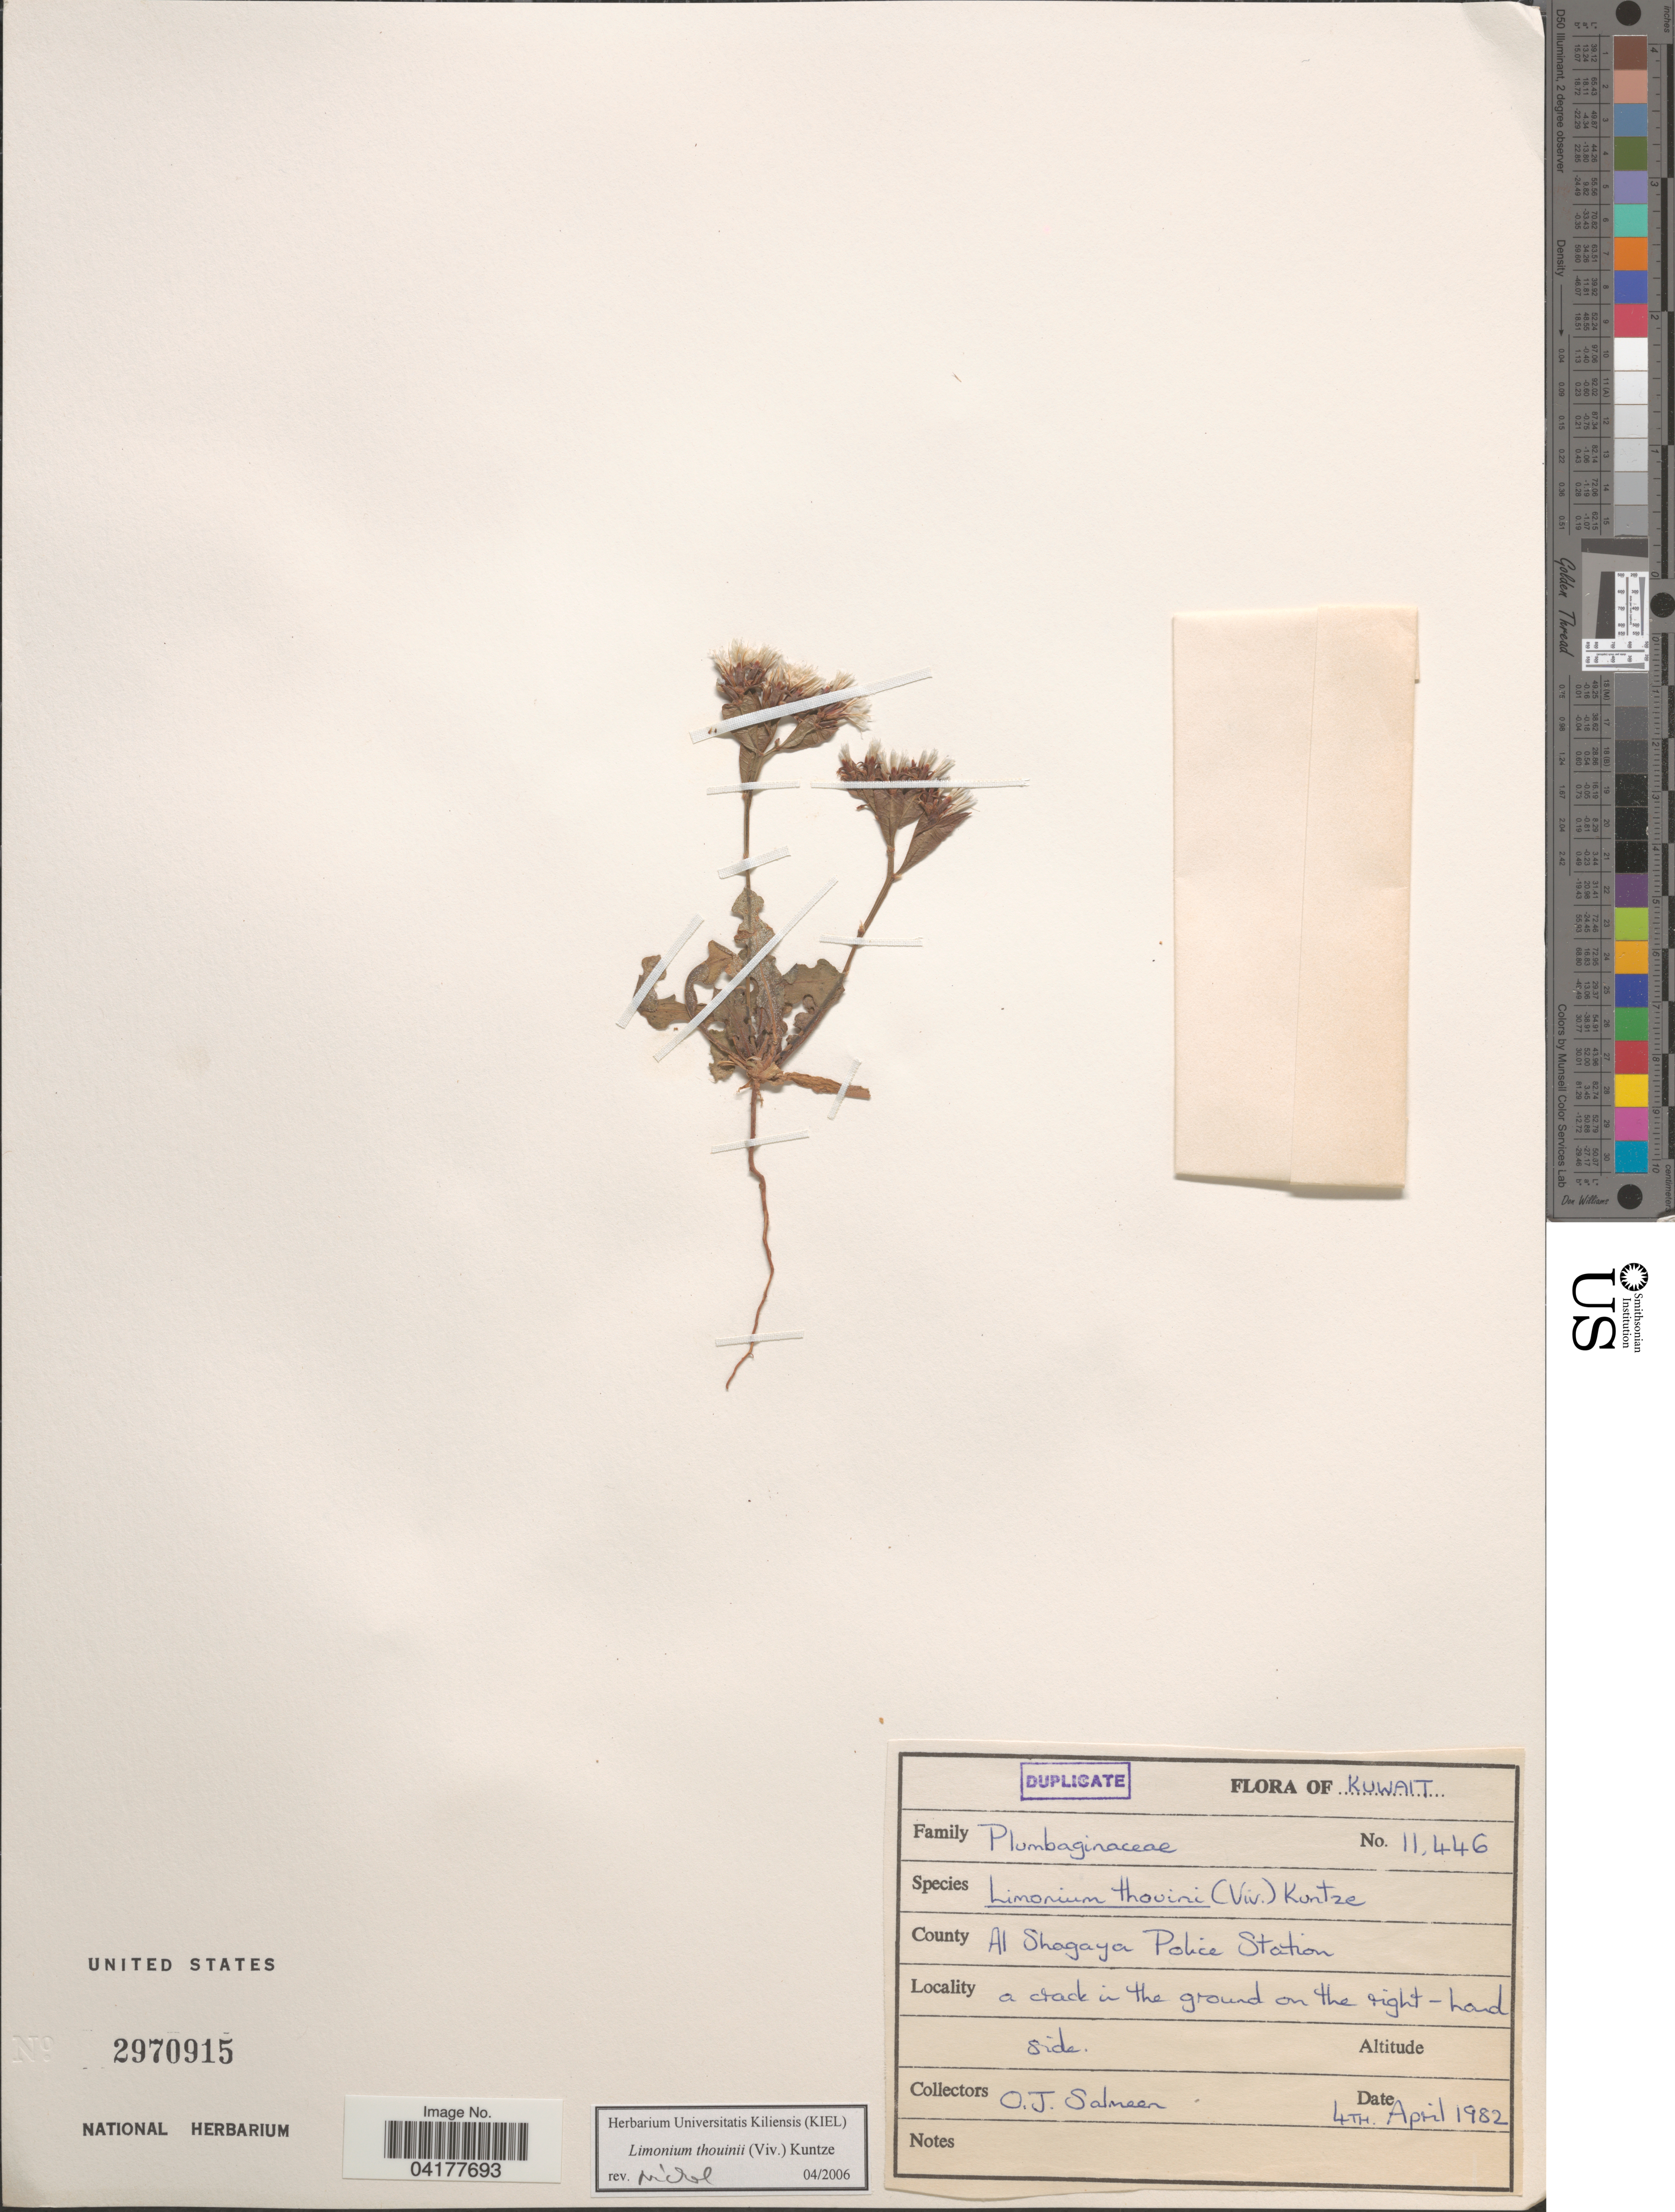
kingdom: Plantae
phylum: Tracheophyta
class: Magnoliopsida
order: Caryophyllales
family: Plumbaginaceae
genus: Limonium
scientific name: Limonium thouinii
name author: Kuntze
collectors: O. Salmeen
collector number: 11446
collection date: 1982-04-04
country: Kuwait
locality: Al Shagaya Police Station.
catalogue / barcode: US 2970915